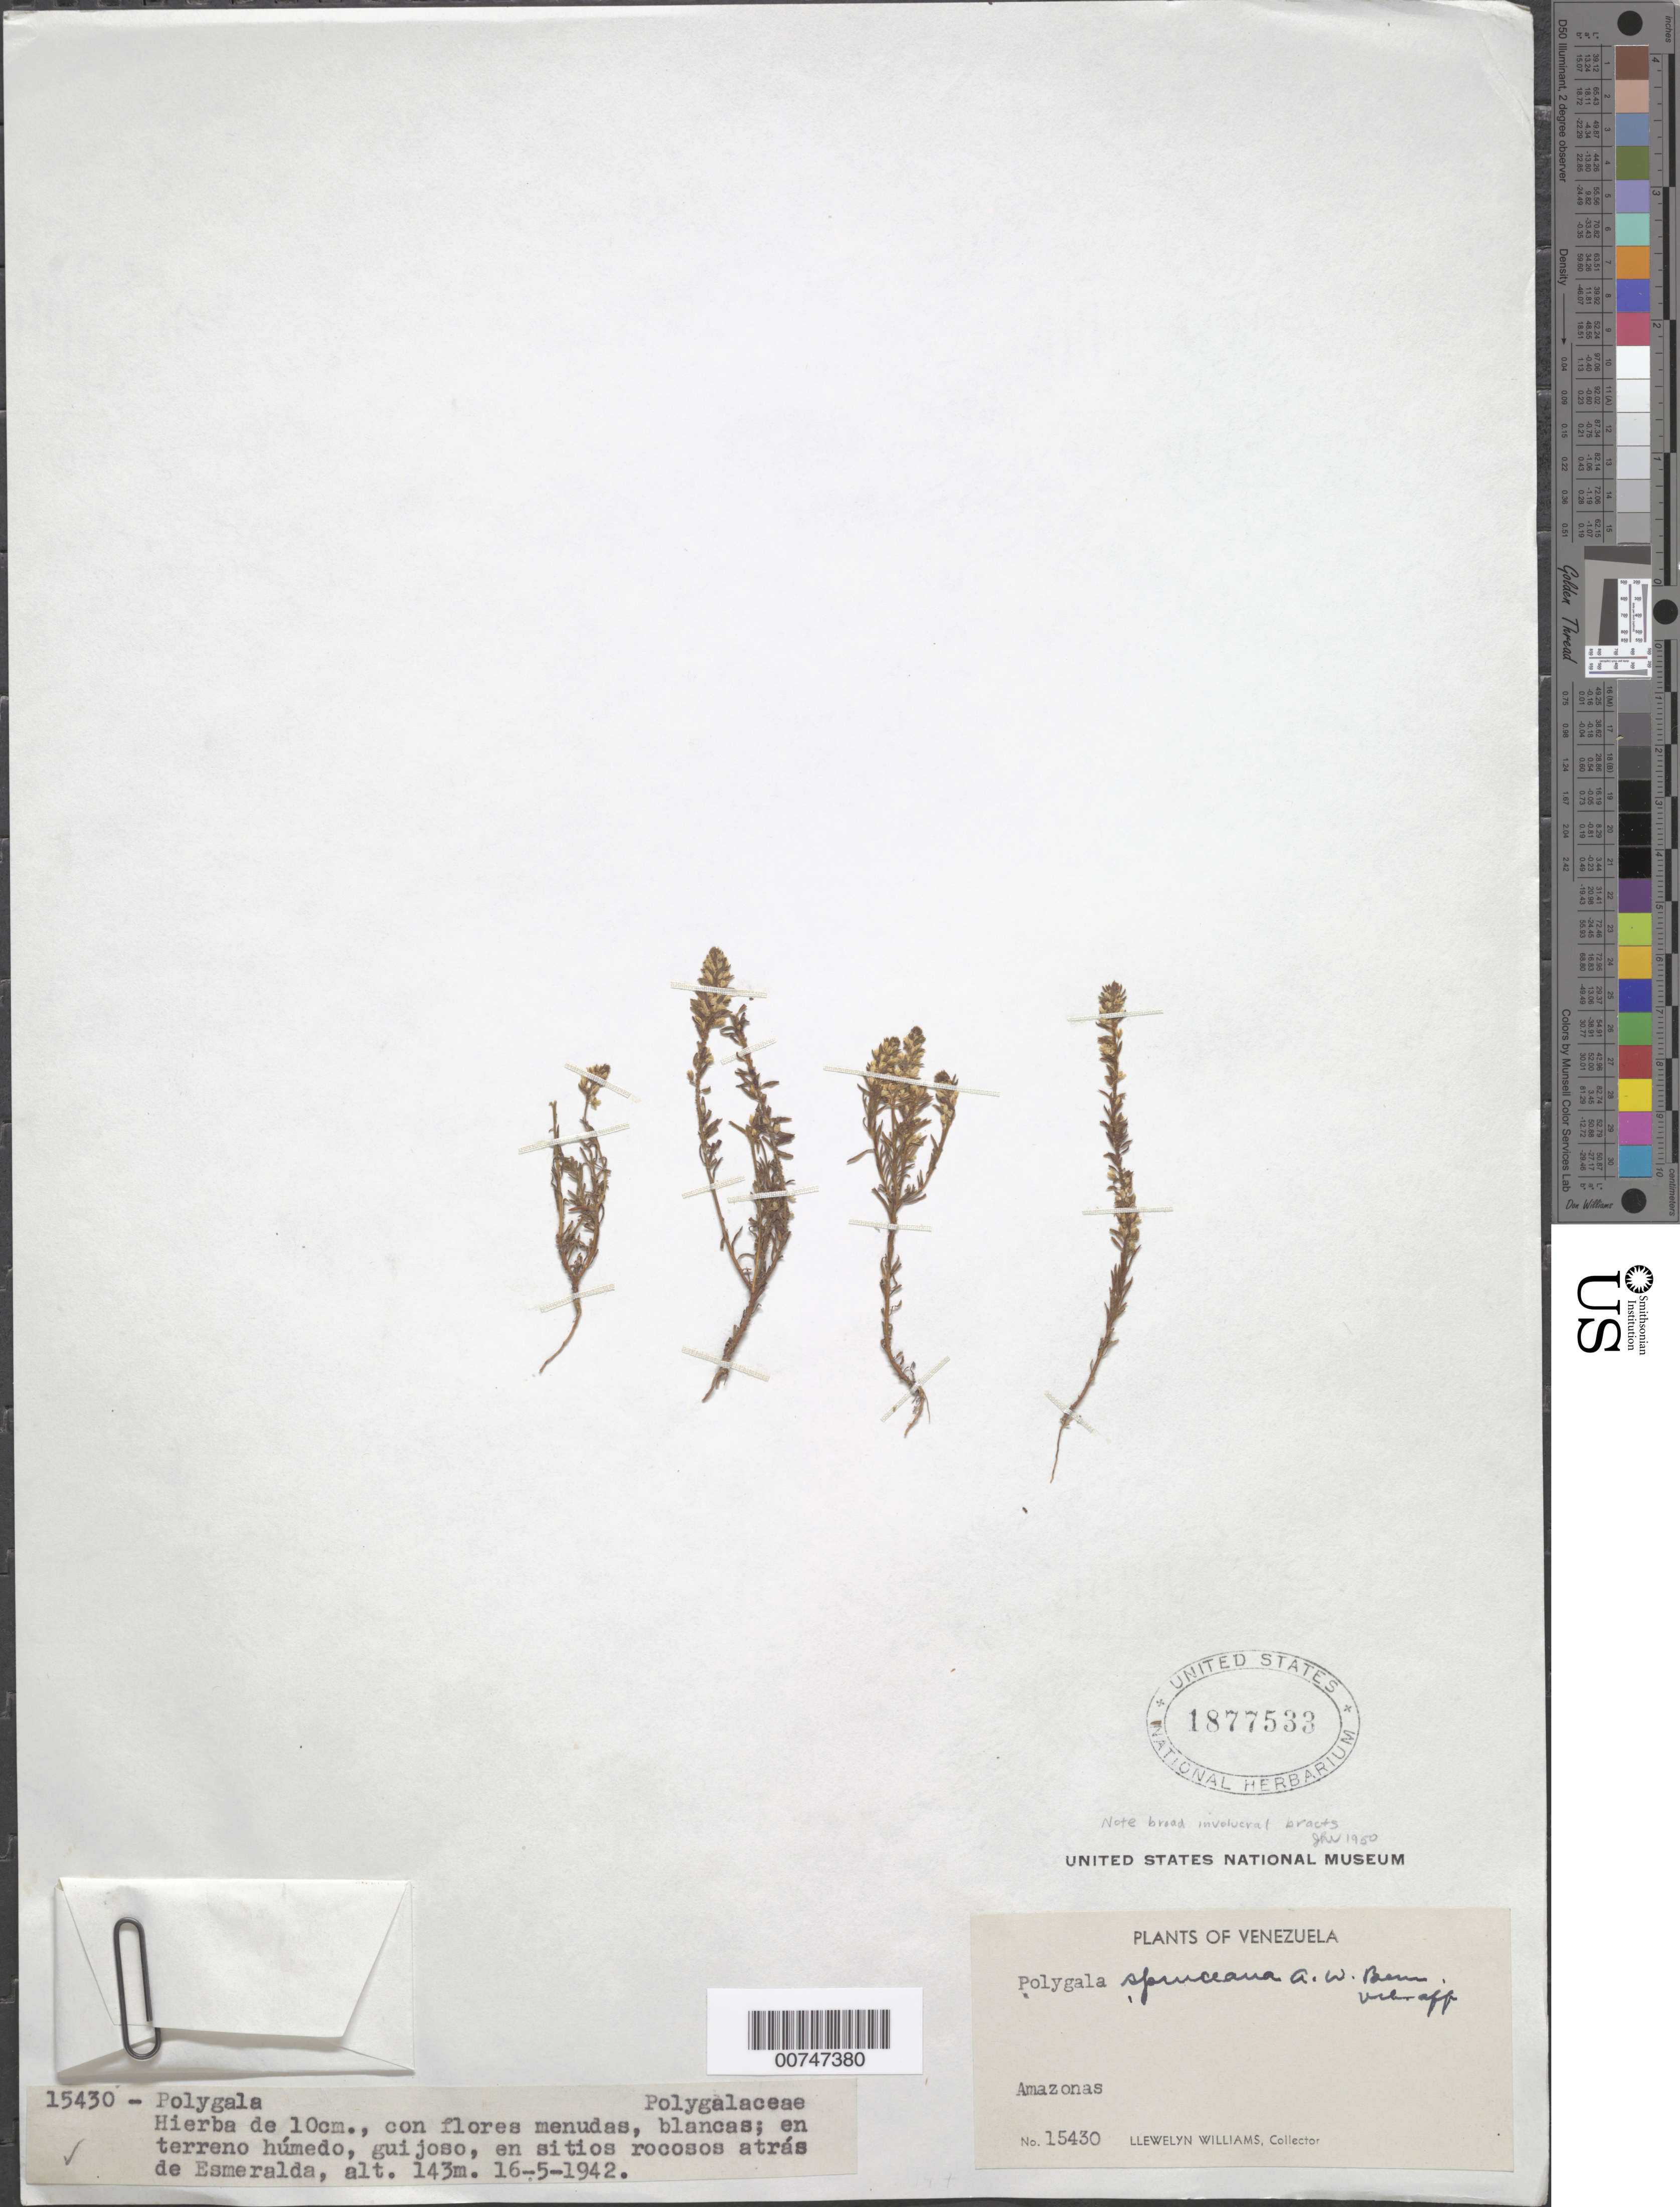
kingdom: Plantae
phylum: Tracheophyta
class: Magnoliopsida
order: Fabales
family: Polygalaceae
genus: Polygala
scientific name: Polygala spruceana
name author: A.W. Benn.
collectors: Ll. Williams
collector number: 15430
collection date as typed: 16-May-42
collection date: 1942-05-16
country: Venezuela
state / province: Amazonas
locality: Esmeralda, Alto Orinoco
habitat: Terreno humedo, guijoso, en sitios rocosos atras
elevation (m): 143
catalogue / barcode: US 1877533